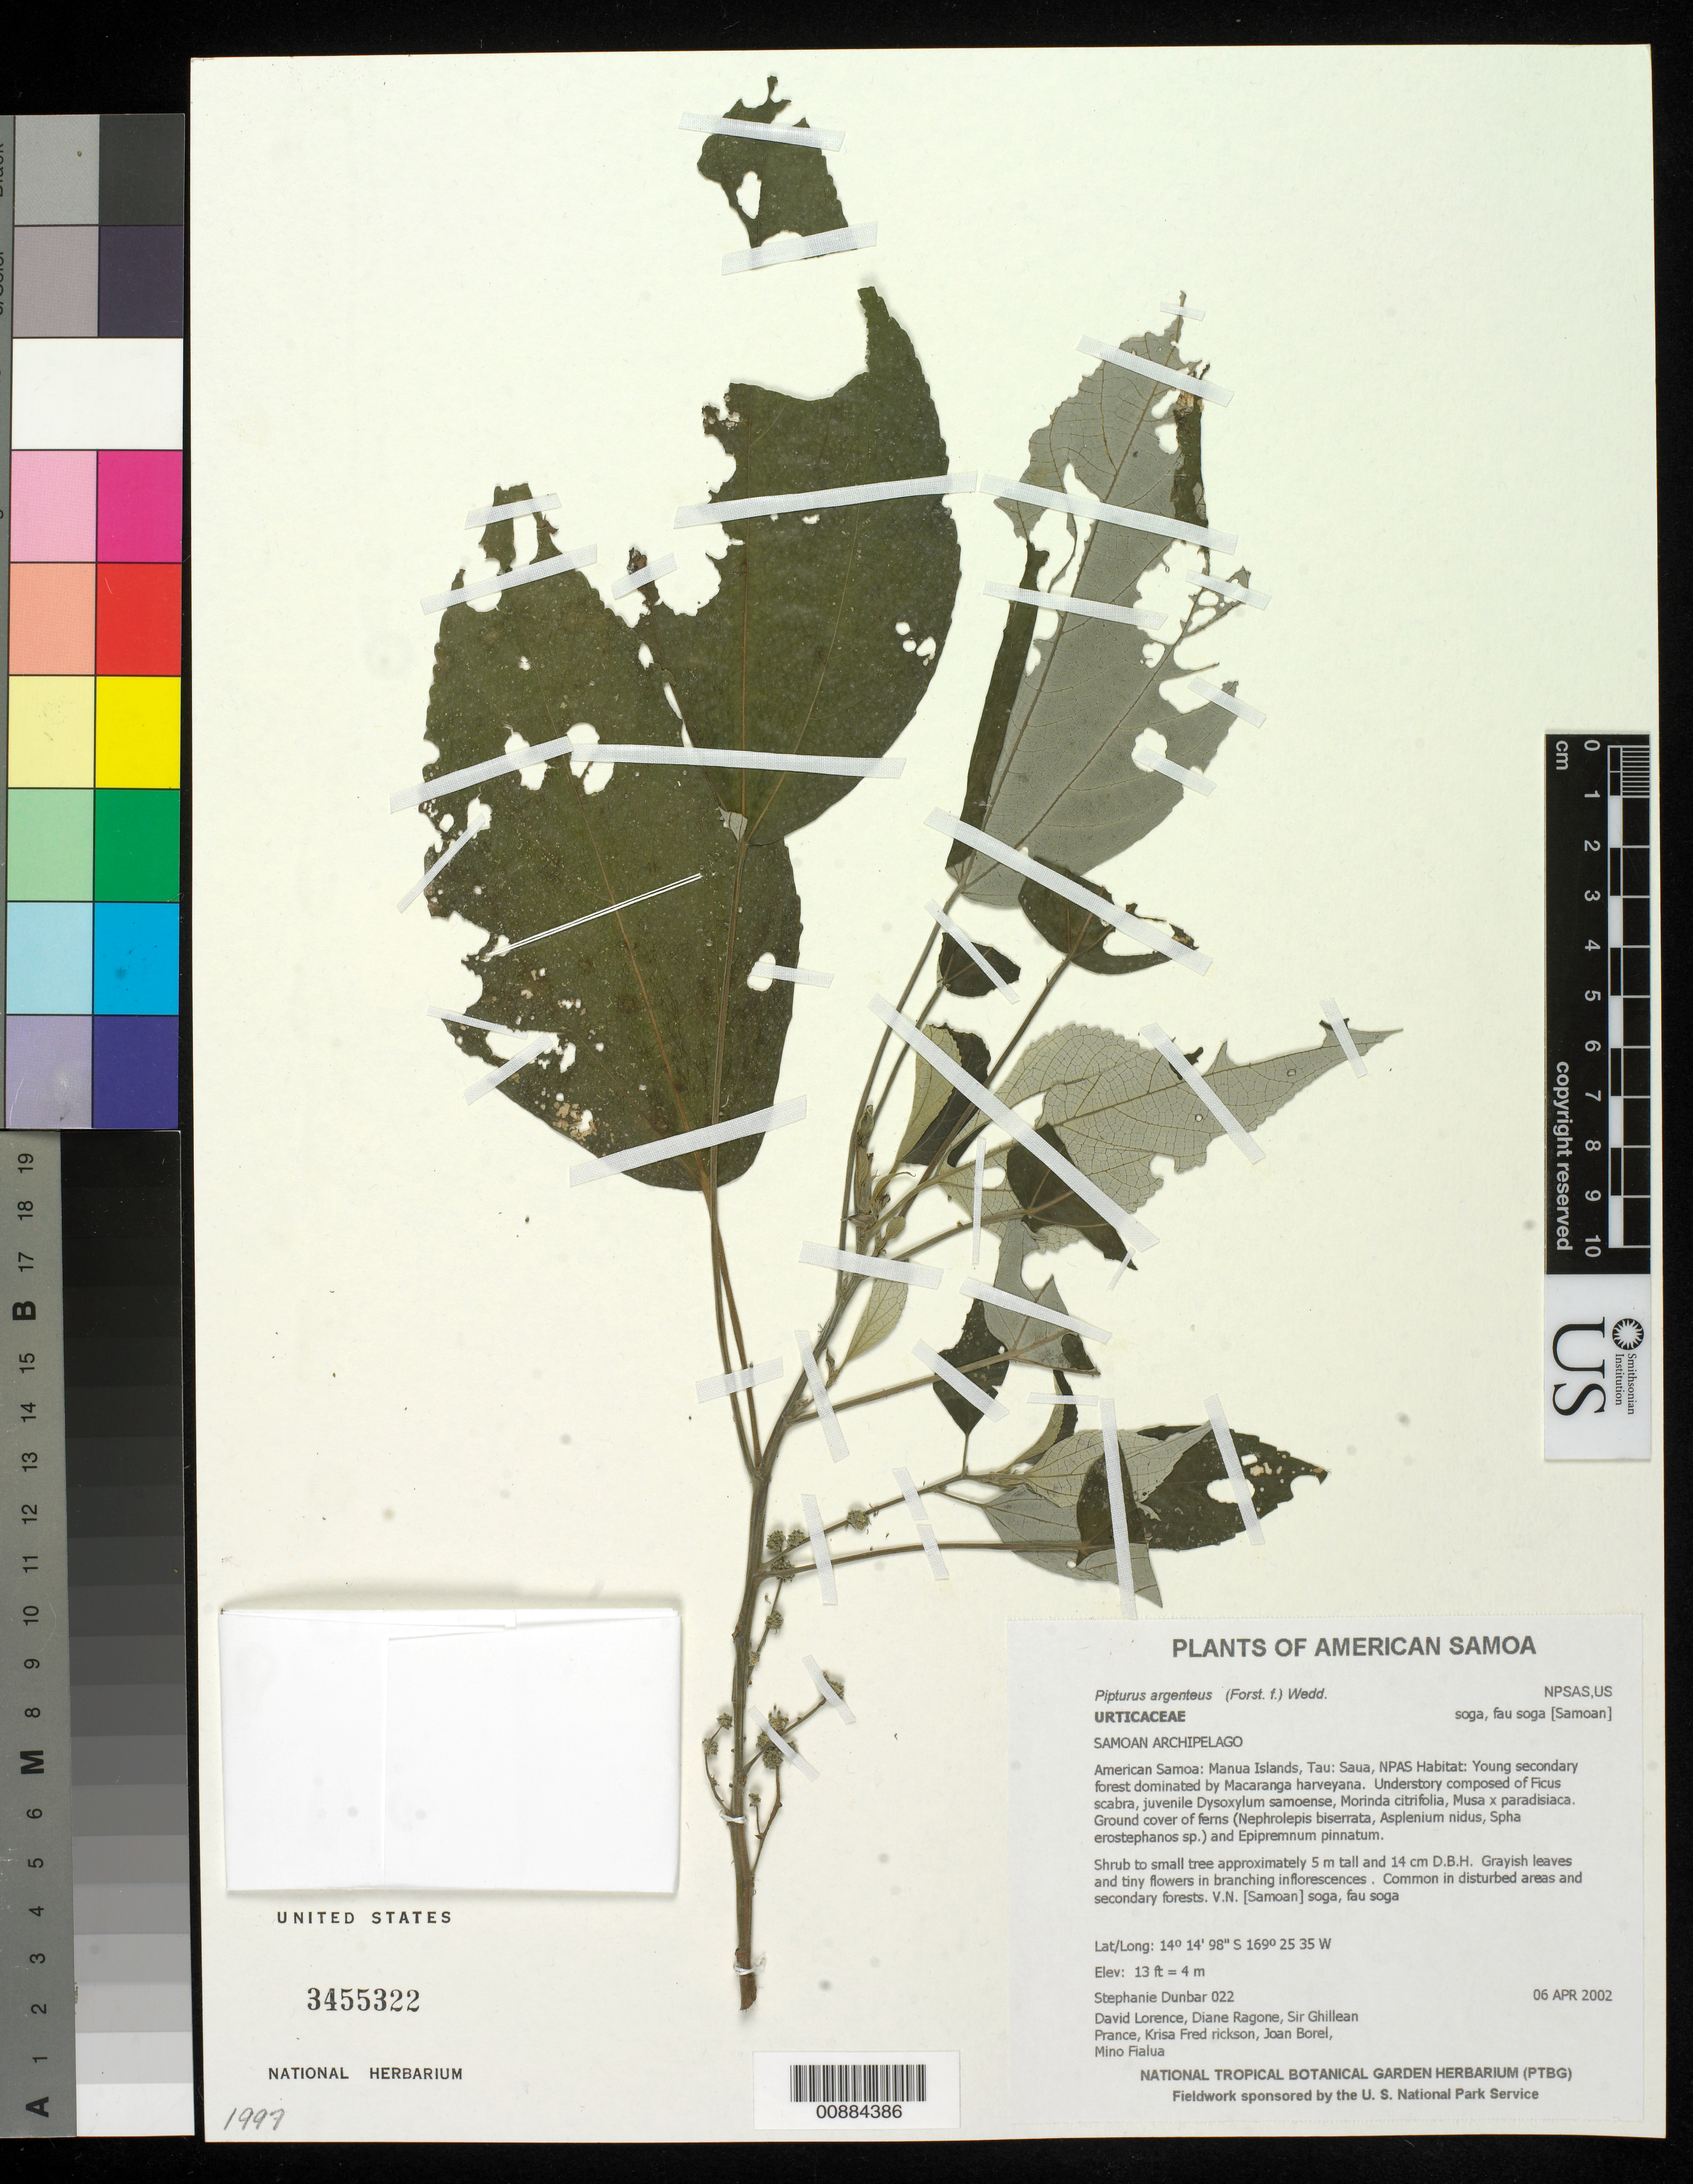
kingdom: Plantae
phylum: Tracheophyta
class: Magnoliopsida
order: Rosales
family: Urticaceae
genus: Pipturus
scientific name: Pipturus argenteus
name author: (G. Forst.) Wedd.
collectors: -. Dunbar, D. Lorence, D. Ragone, G. T. Prance, K. Fredrickson, J. Borel & M. Lialua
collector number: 022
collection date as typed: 06 Apr 2002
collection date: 2002-04-06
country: American Samoa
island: Ta'u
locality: Samoan Arcipelago, Tau: Saua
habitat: Young secondary forest dominated by Macaranga herveyana. Understory composed of ficus scabra, juvenile Dysoxlyum samoense, Morinda citrifolia, Musa x paradisiaca. Ground cover of ferns (Nephrolepis biserrata, Asplenium nidus, Sphaerstephanos sp.)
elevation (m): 4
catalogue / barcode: US 3455322